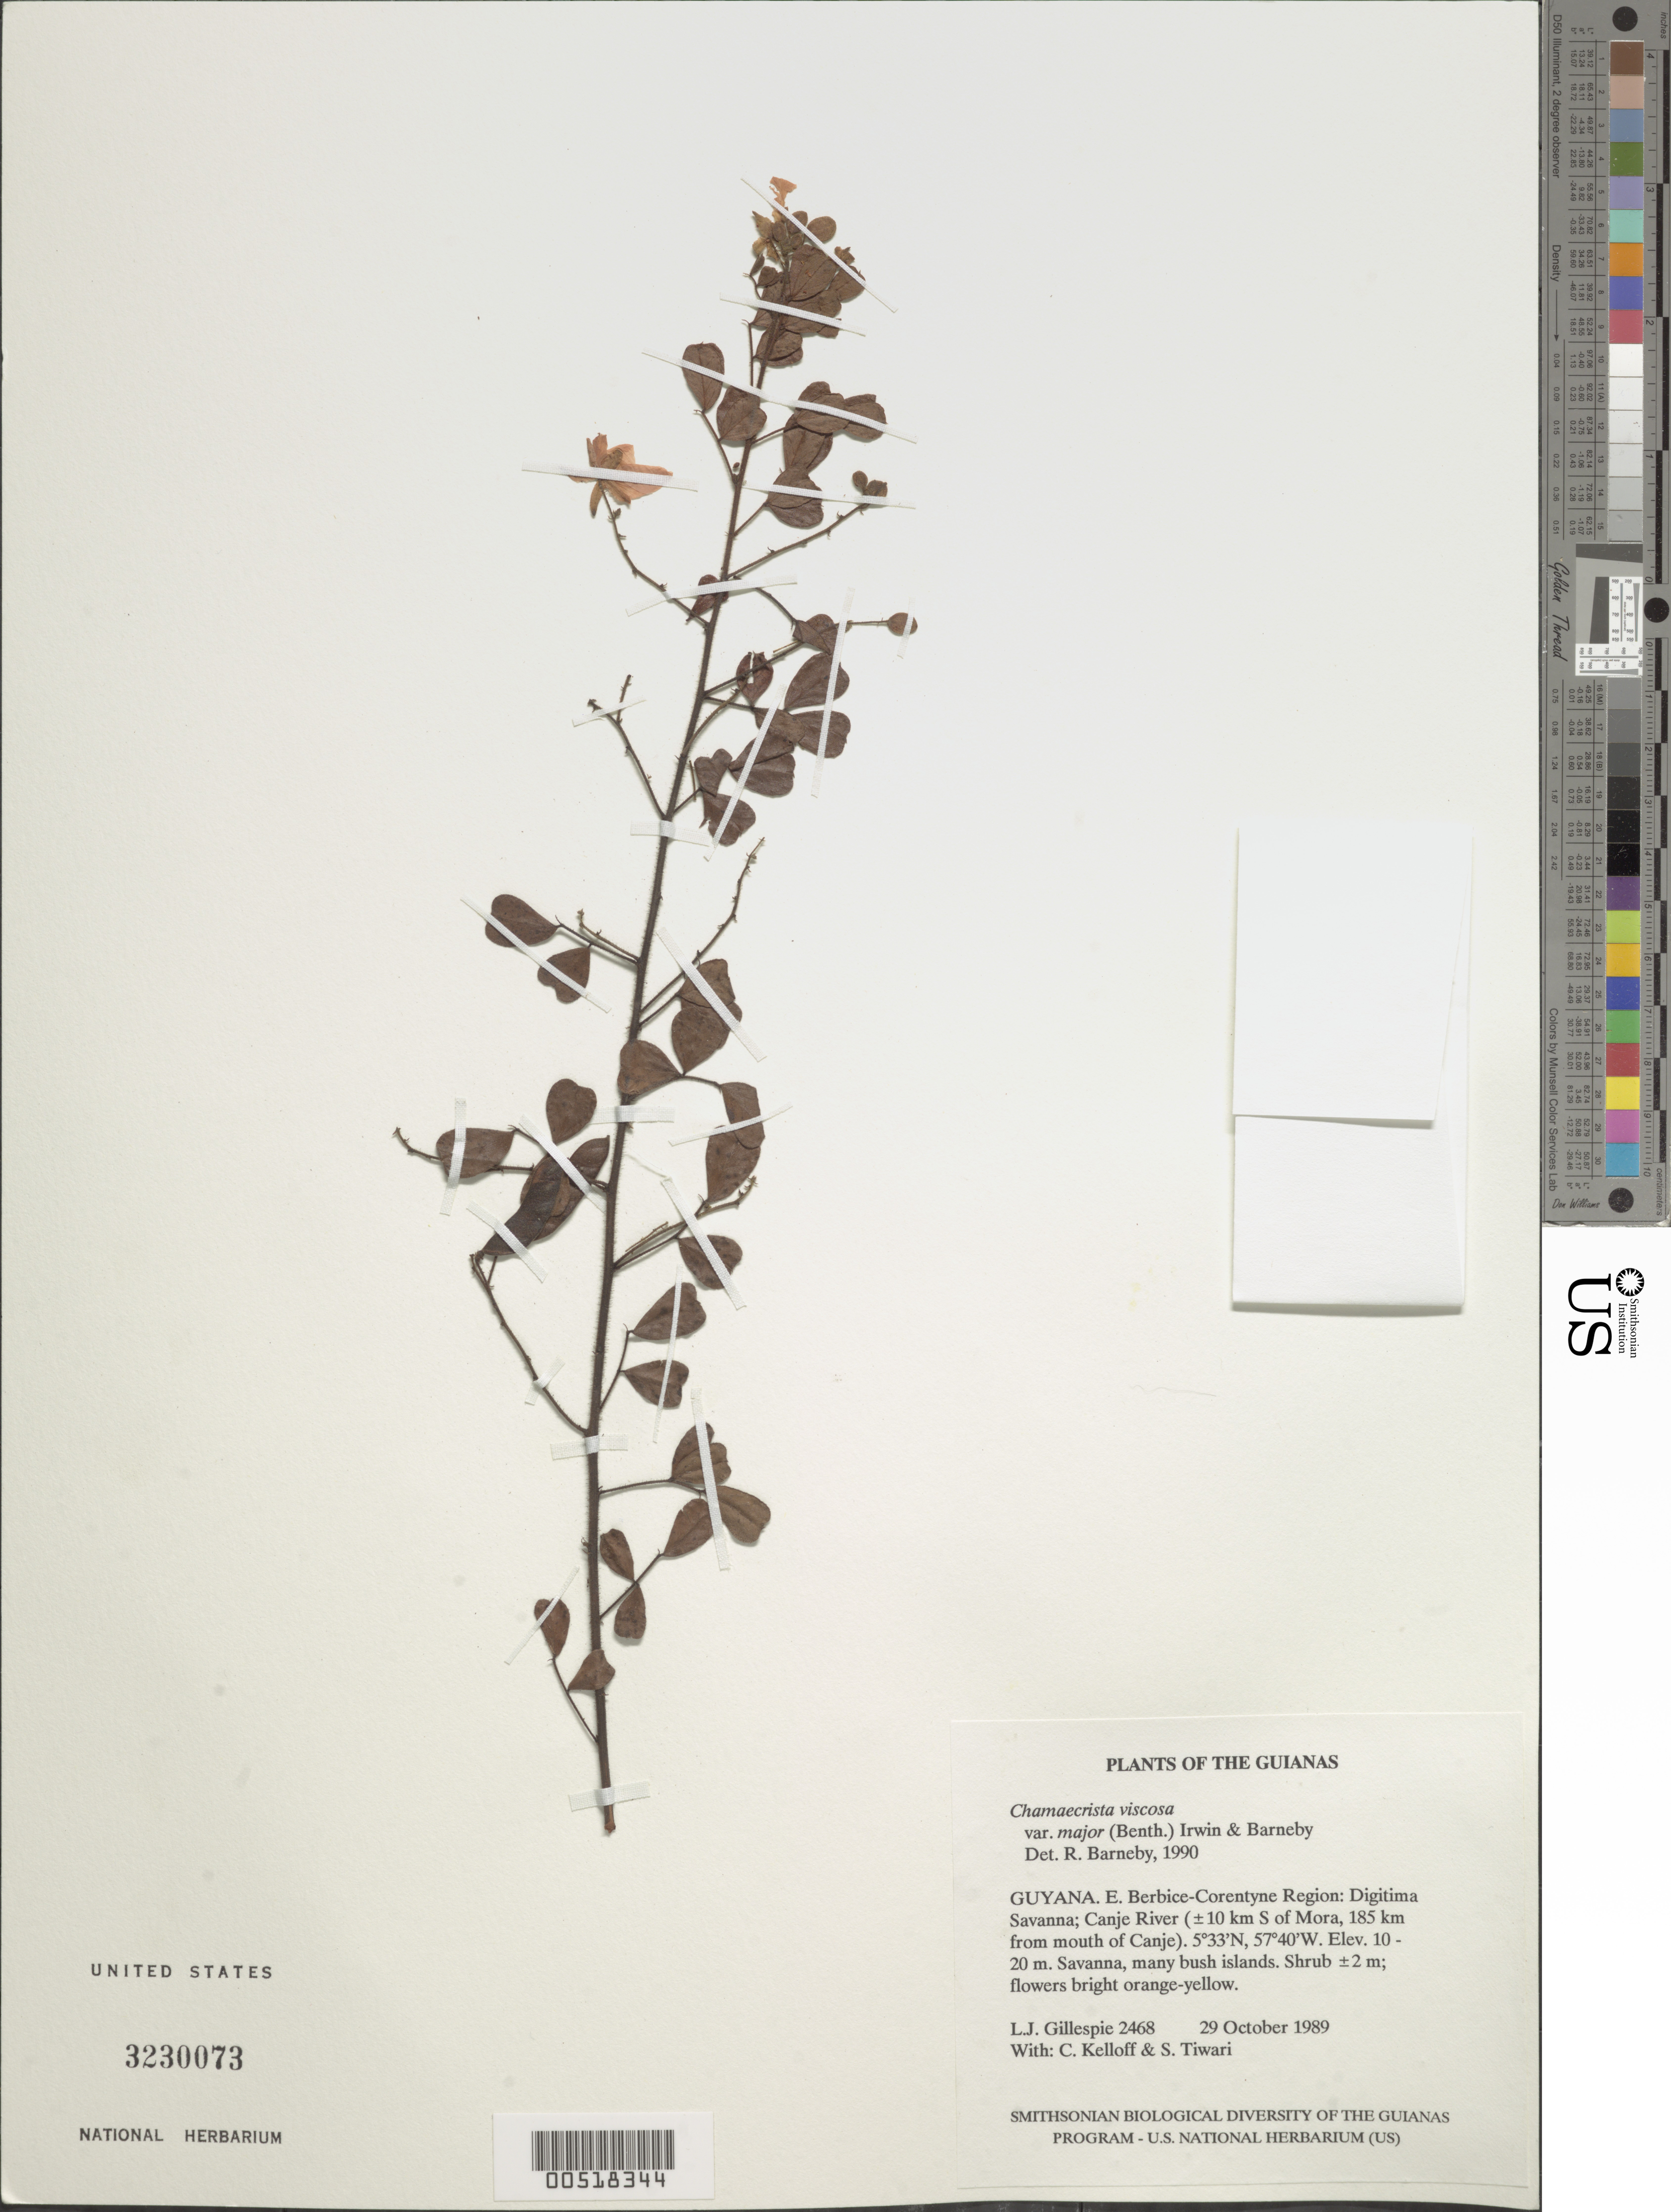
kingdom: Plantae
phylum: Tracheophyta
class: Magnoliopsida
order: Fabales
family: Fabaceae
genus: Chamaecrista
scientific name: Chamaecrista viscosa var. major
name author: (Benth.) H.S. Irwin & Barneby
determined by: Barneby, Rupert C., (NY)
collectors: L. J. Gillespie, C. L. Kelloff & S. Tiwari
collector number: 2468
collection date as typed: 29 October 1989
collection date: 1989-10-29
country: Guyana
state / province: E. Berbice-Corentyne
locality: Digitima Savanna, Canje River ±20 km S of Mora, 185 km from mouth of Canje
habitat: Savanna, many bush islands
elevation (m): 10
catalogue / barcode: US 3230073